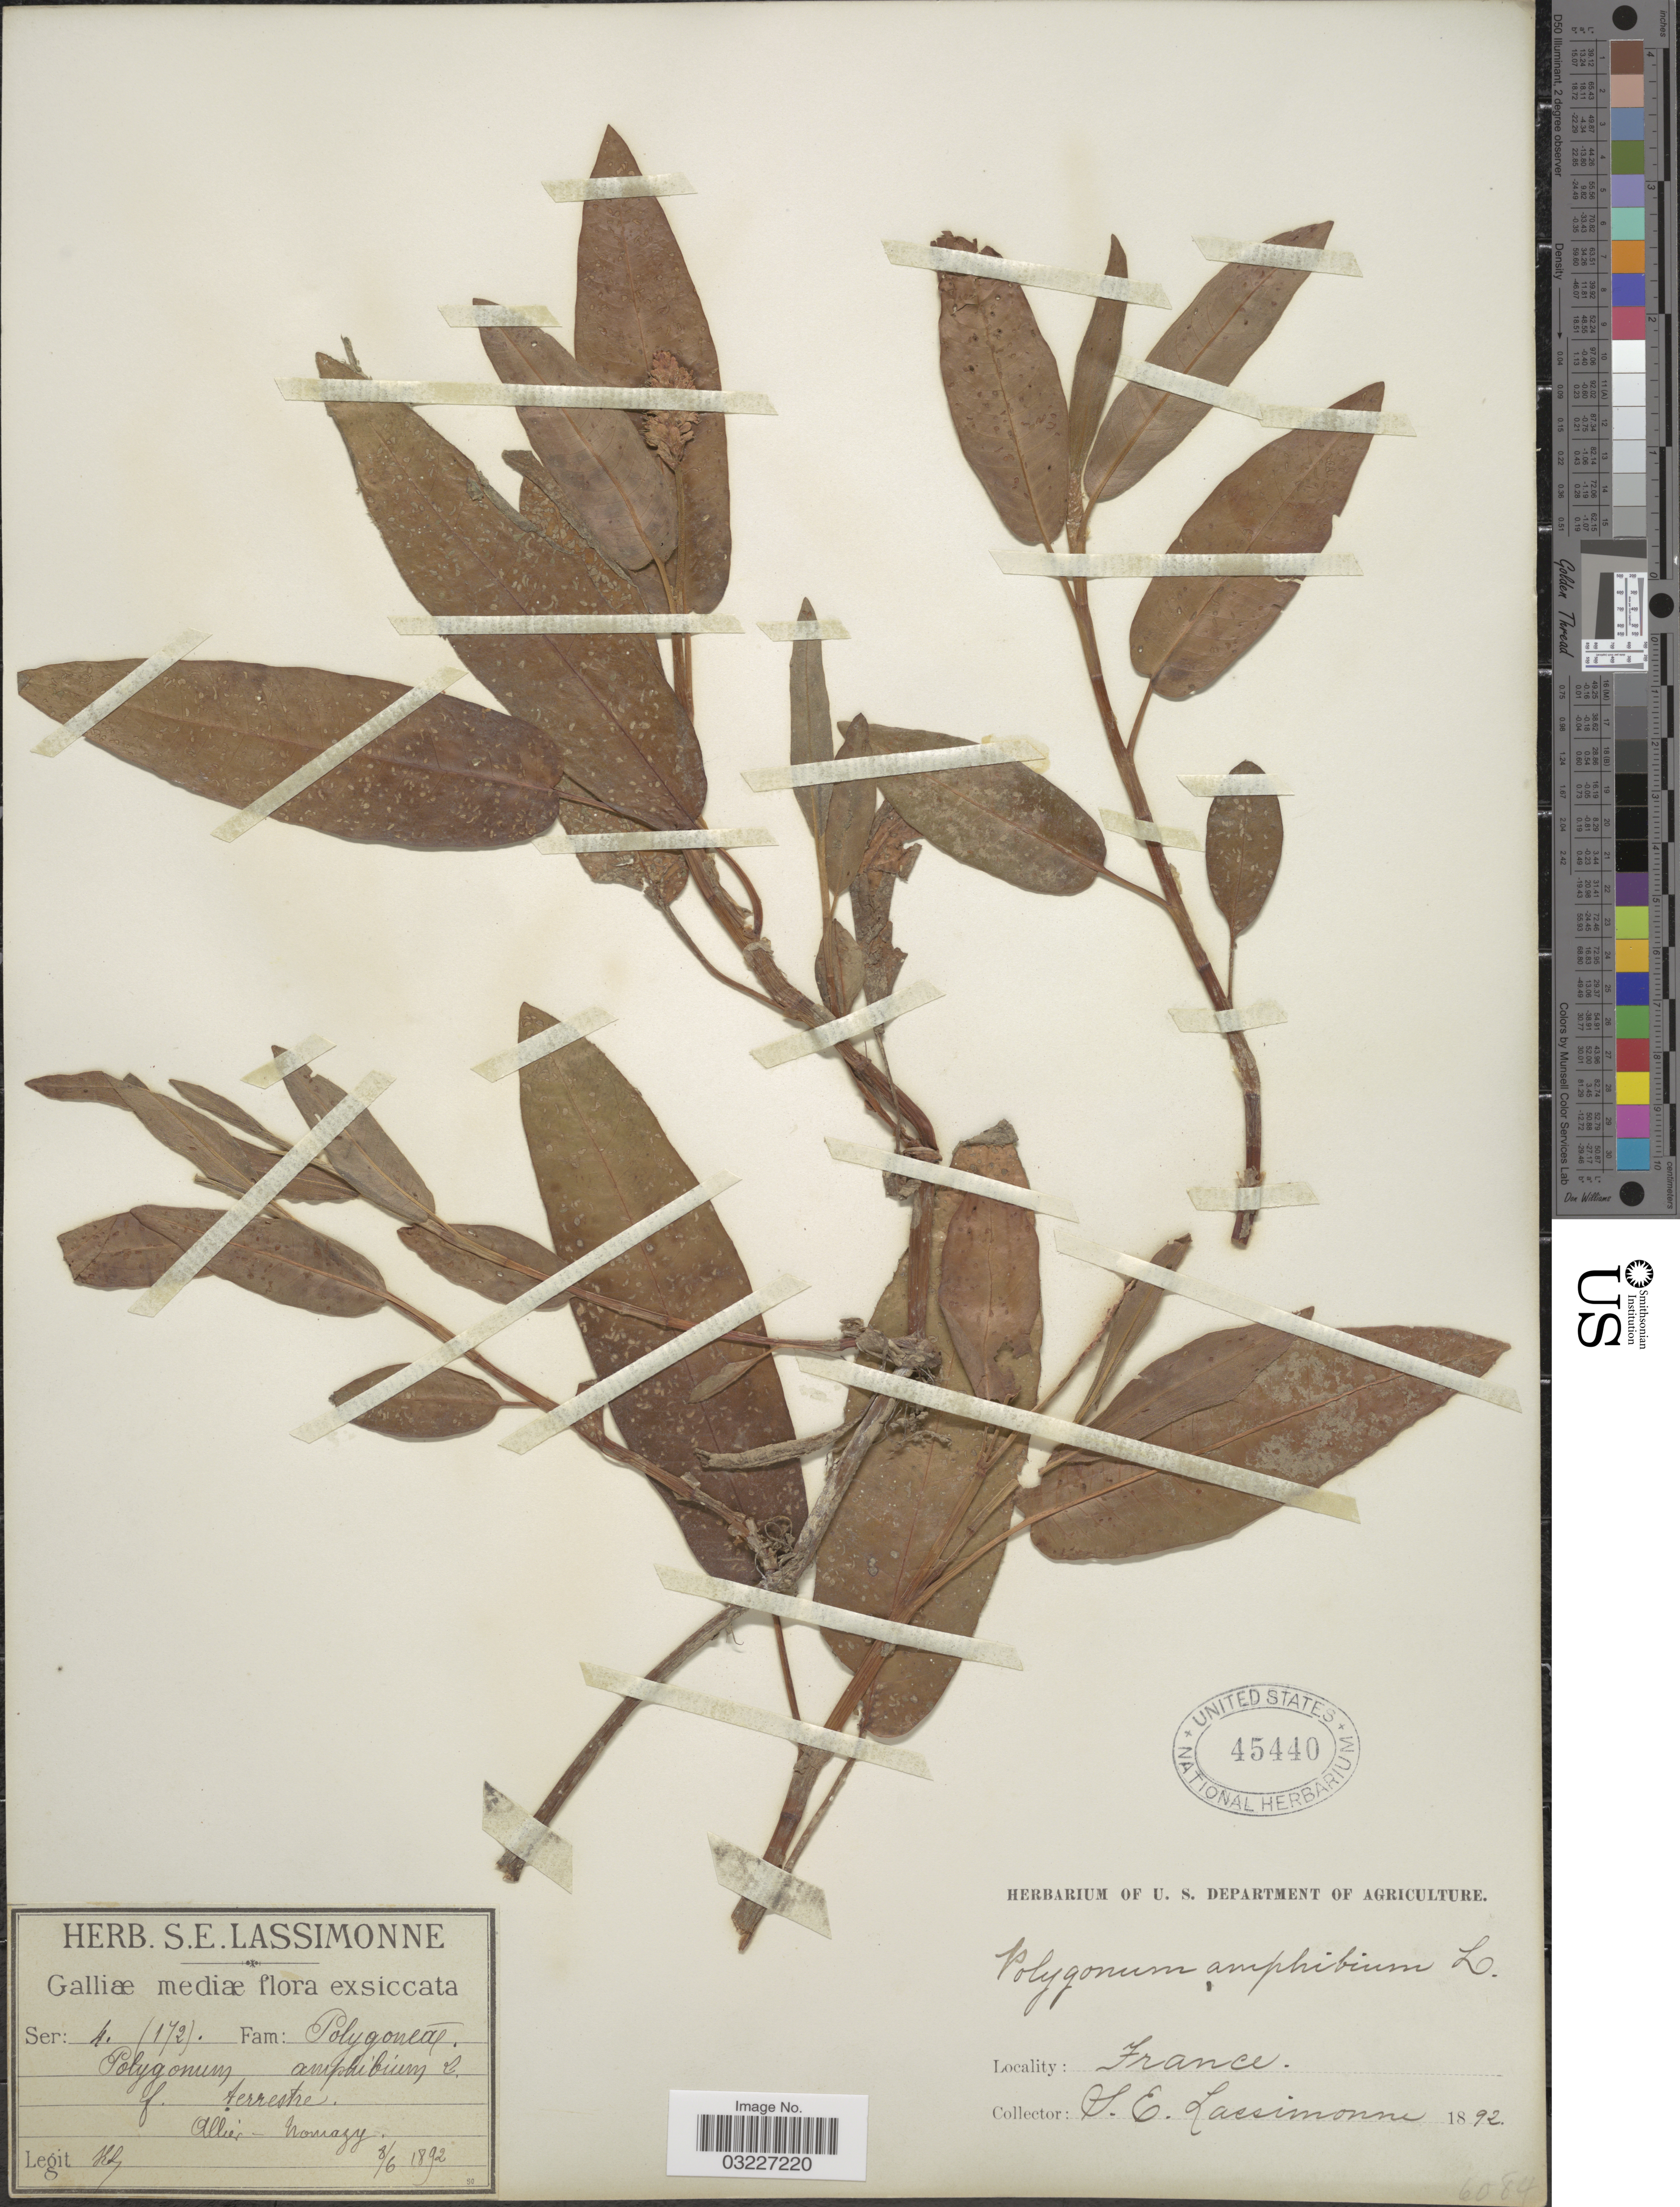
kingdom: Plantae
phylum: Tracheophyta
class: Magnoliopsida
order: Caryophyllales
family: Polygonaceae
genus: Polygonum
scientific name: Polygonum amphibium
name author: L.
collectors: S. Lassimonne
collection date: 1892-06-08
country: France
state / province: Auvergne-Rhône-Alpes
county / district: Allier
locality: Galliæ mediæ [Central France]. Allier - Nomazy.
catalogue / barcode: US 45440